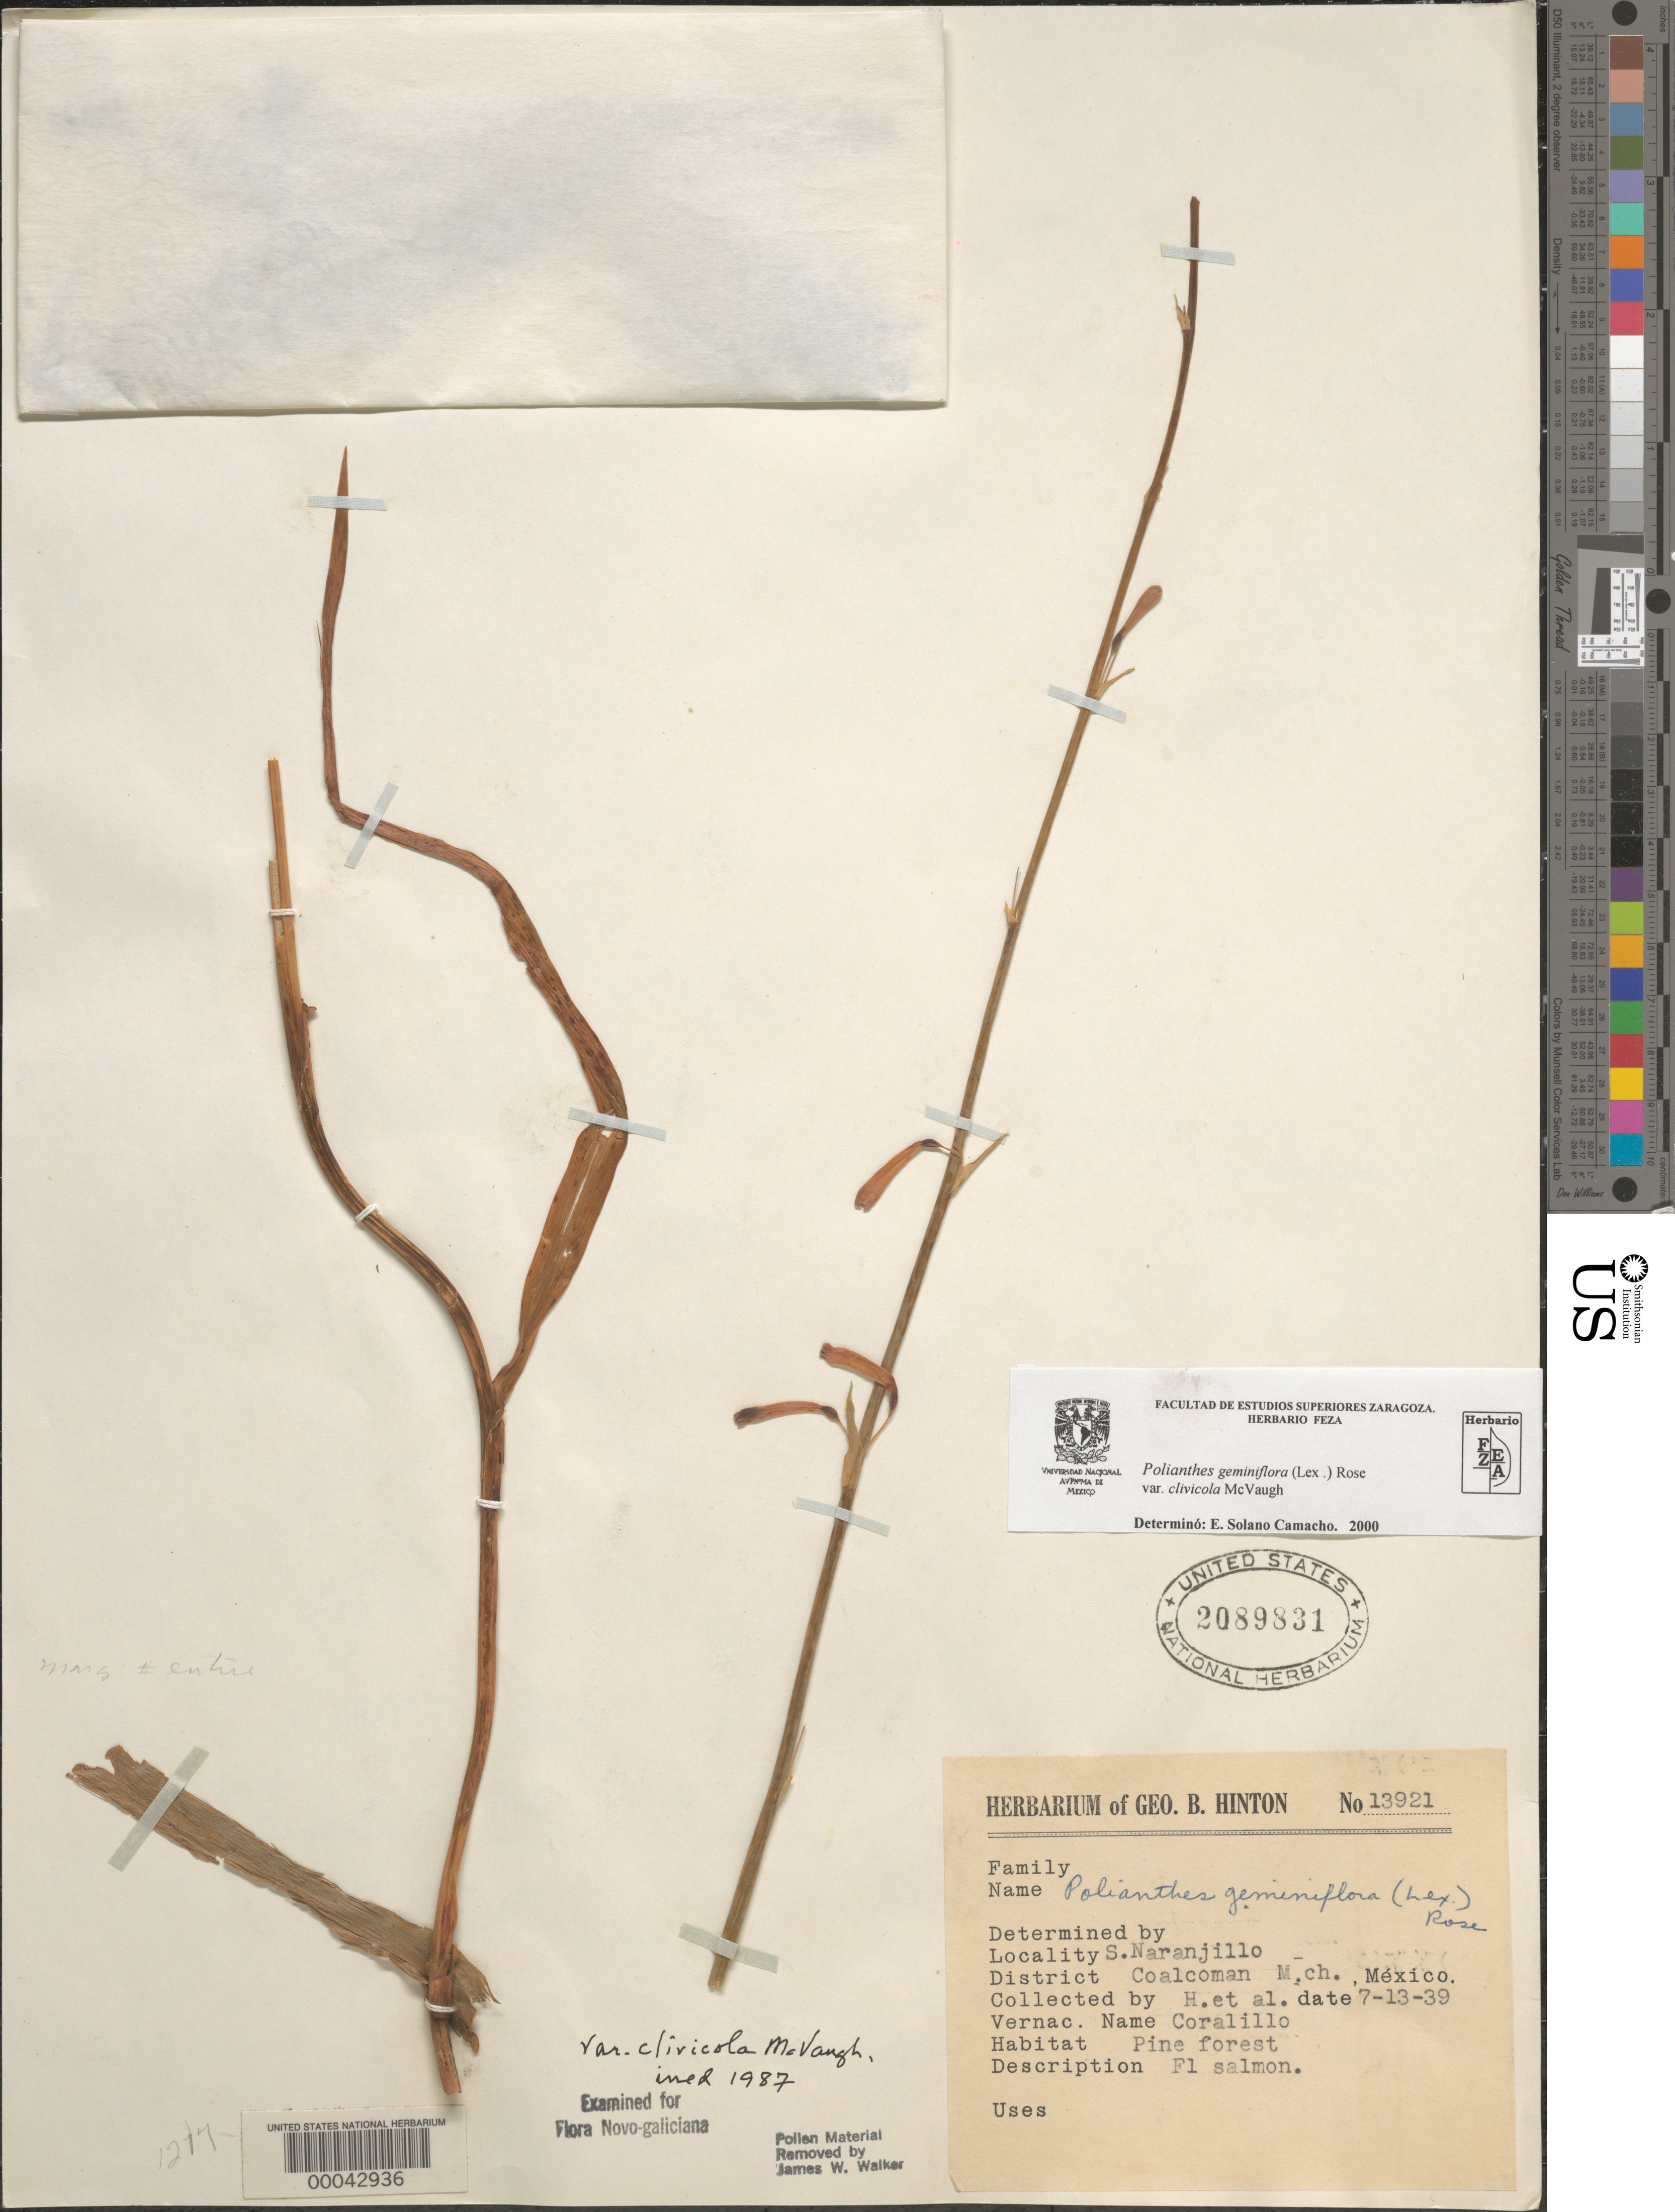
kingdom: Plantae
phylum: Tracheophyta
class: Liliopsida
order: Asparagales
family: Asparagaceae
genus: Polianthes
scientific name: Polianthes geminiflora var. clivicola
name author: (Rose) Mc Vaugh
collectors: G. B. Hinton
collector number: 13921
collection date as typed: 13 Jul 1939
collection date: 1939-07-13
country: Mexico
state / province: Michoacán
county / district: Coalcomán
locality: S. Naranjillo.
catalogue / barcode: US 2089831